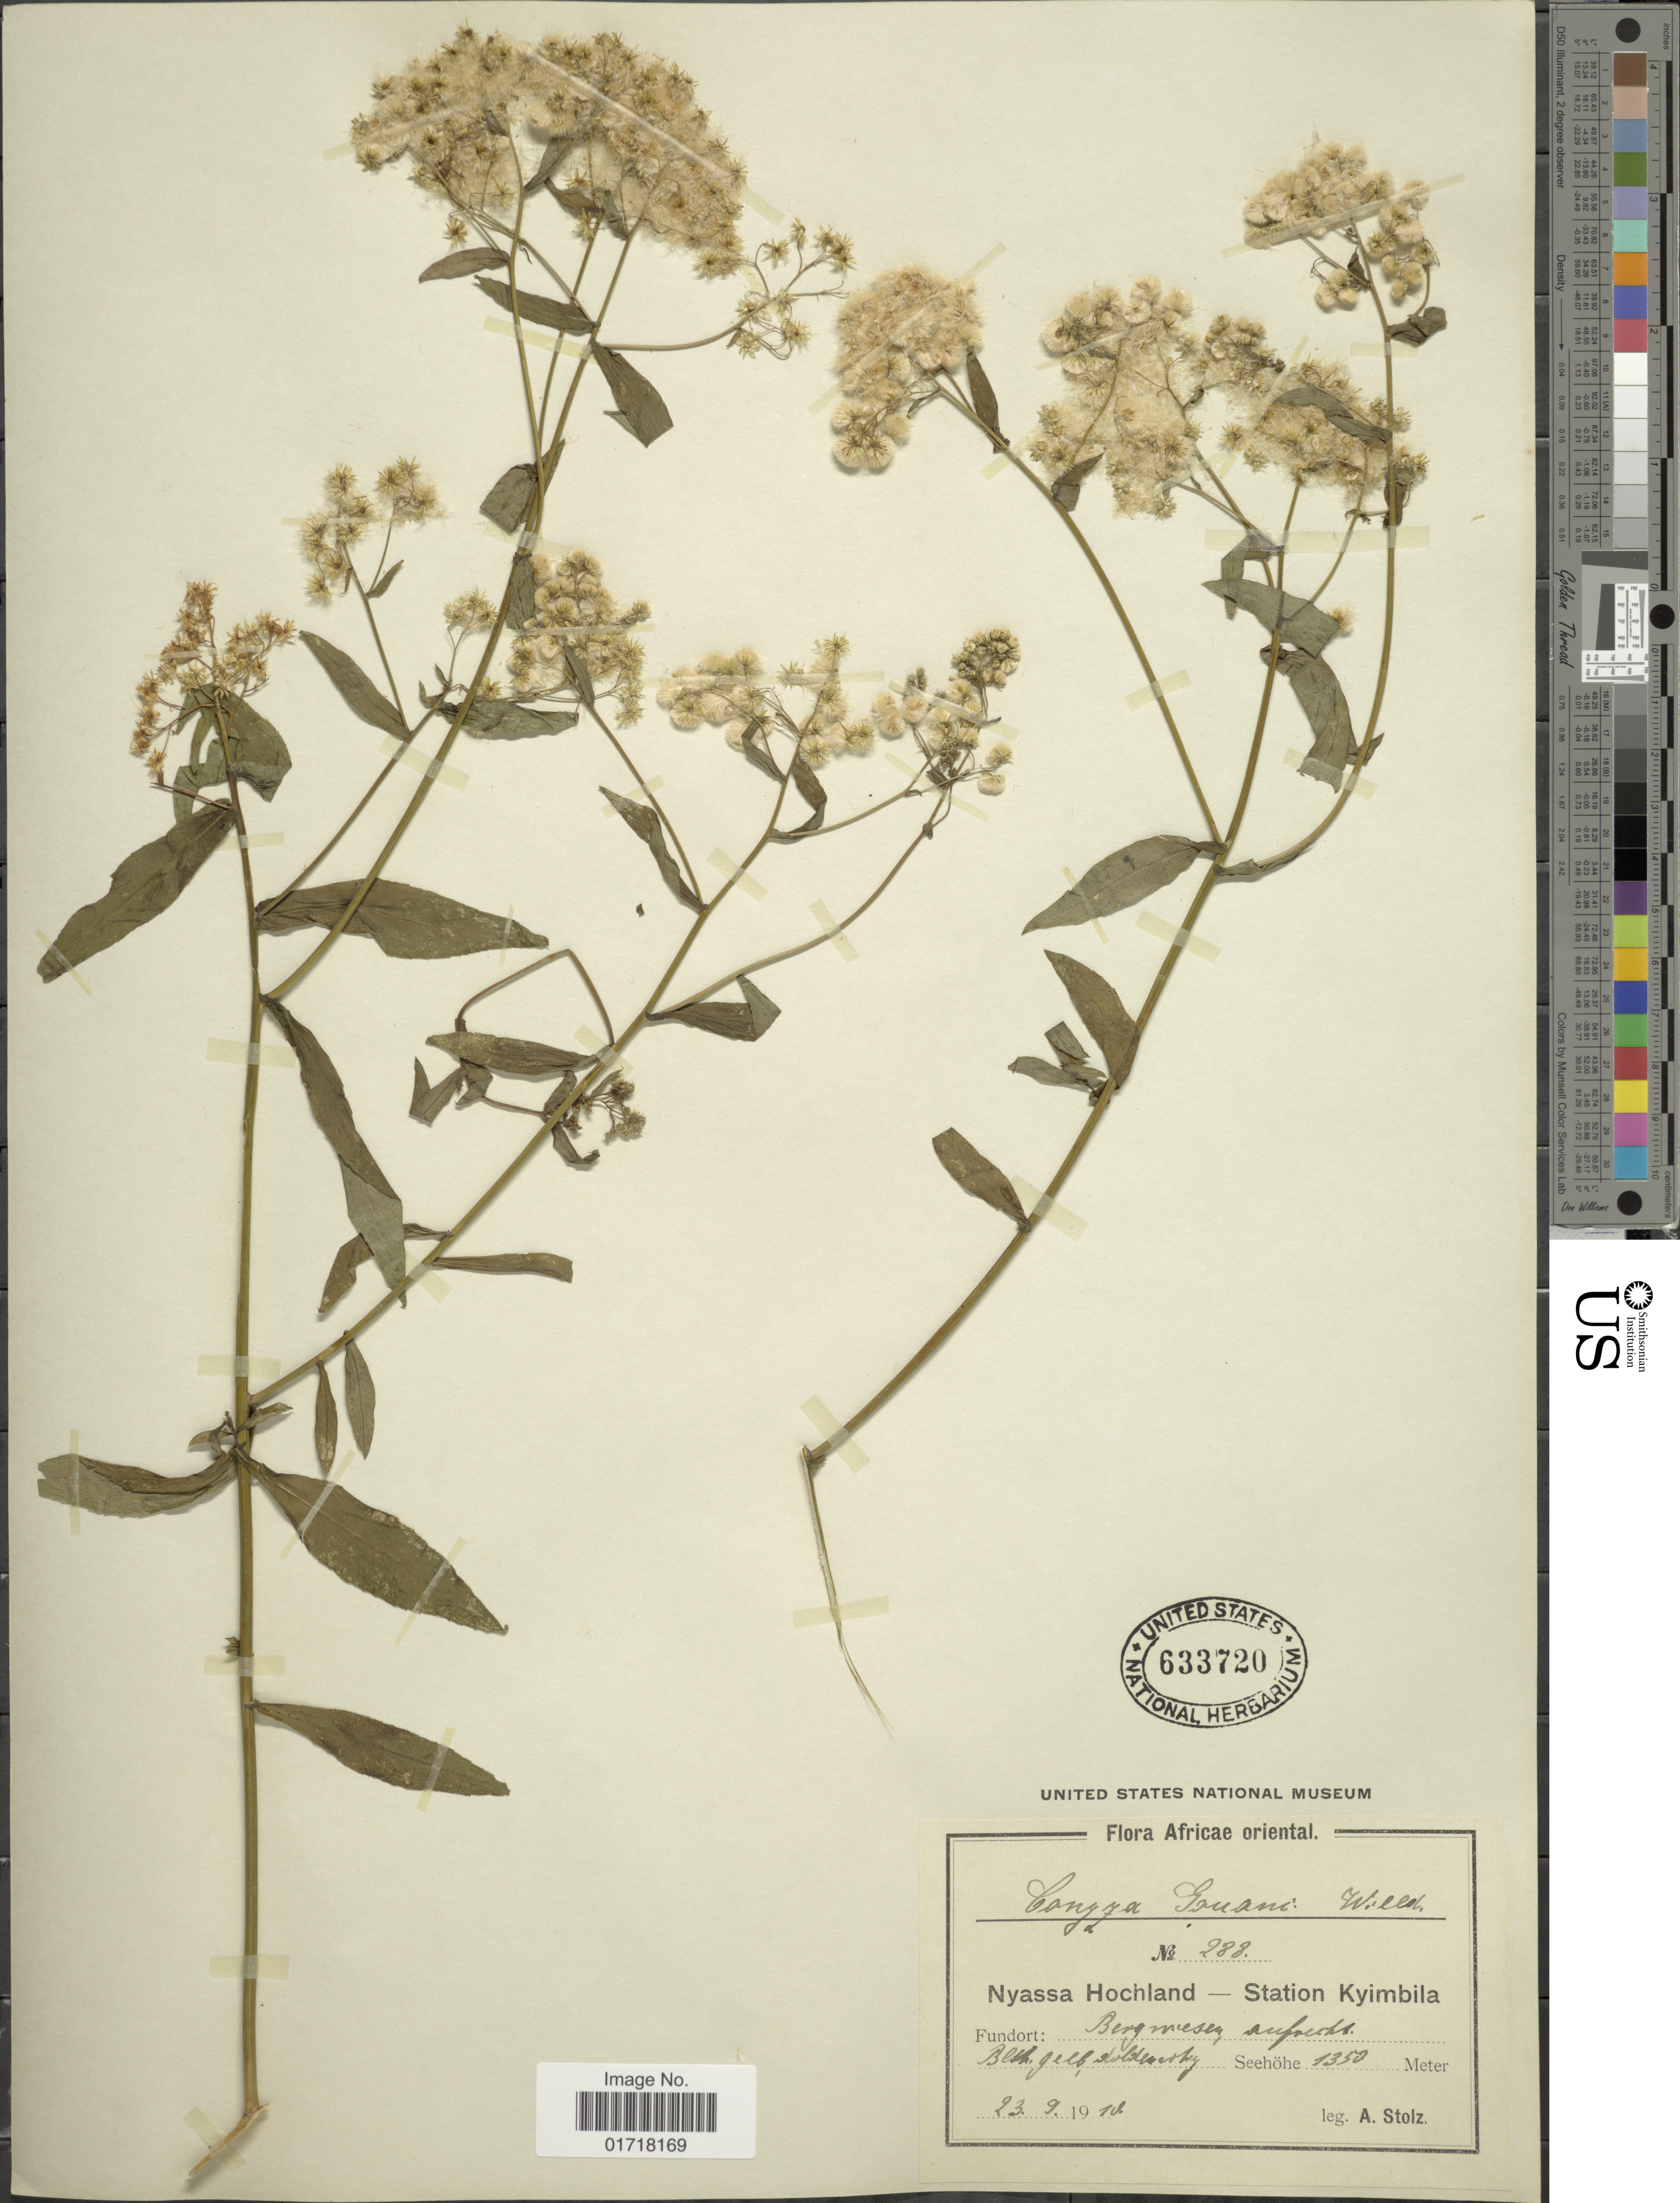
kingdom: Plantae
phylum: Tracheophyta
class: Magnoliopsida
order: Asterales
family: Asteraceae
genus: Conyza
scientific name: Conyza gouanii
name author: (L.) Willd.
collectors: A. Stolz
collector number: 288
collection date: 1910-09-23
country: Tanzania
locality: Nyassa Hochland, Station Kyimbila.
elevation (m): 1350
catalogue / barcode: US 633720